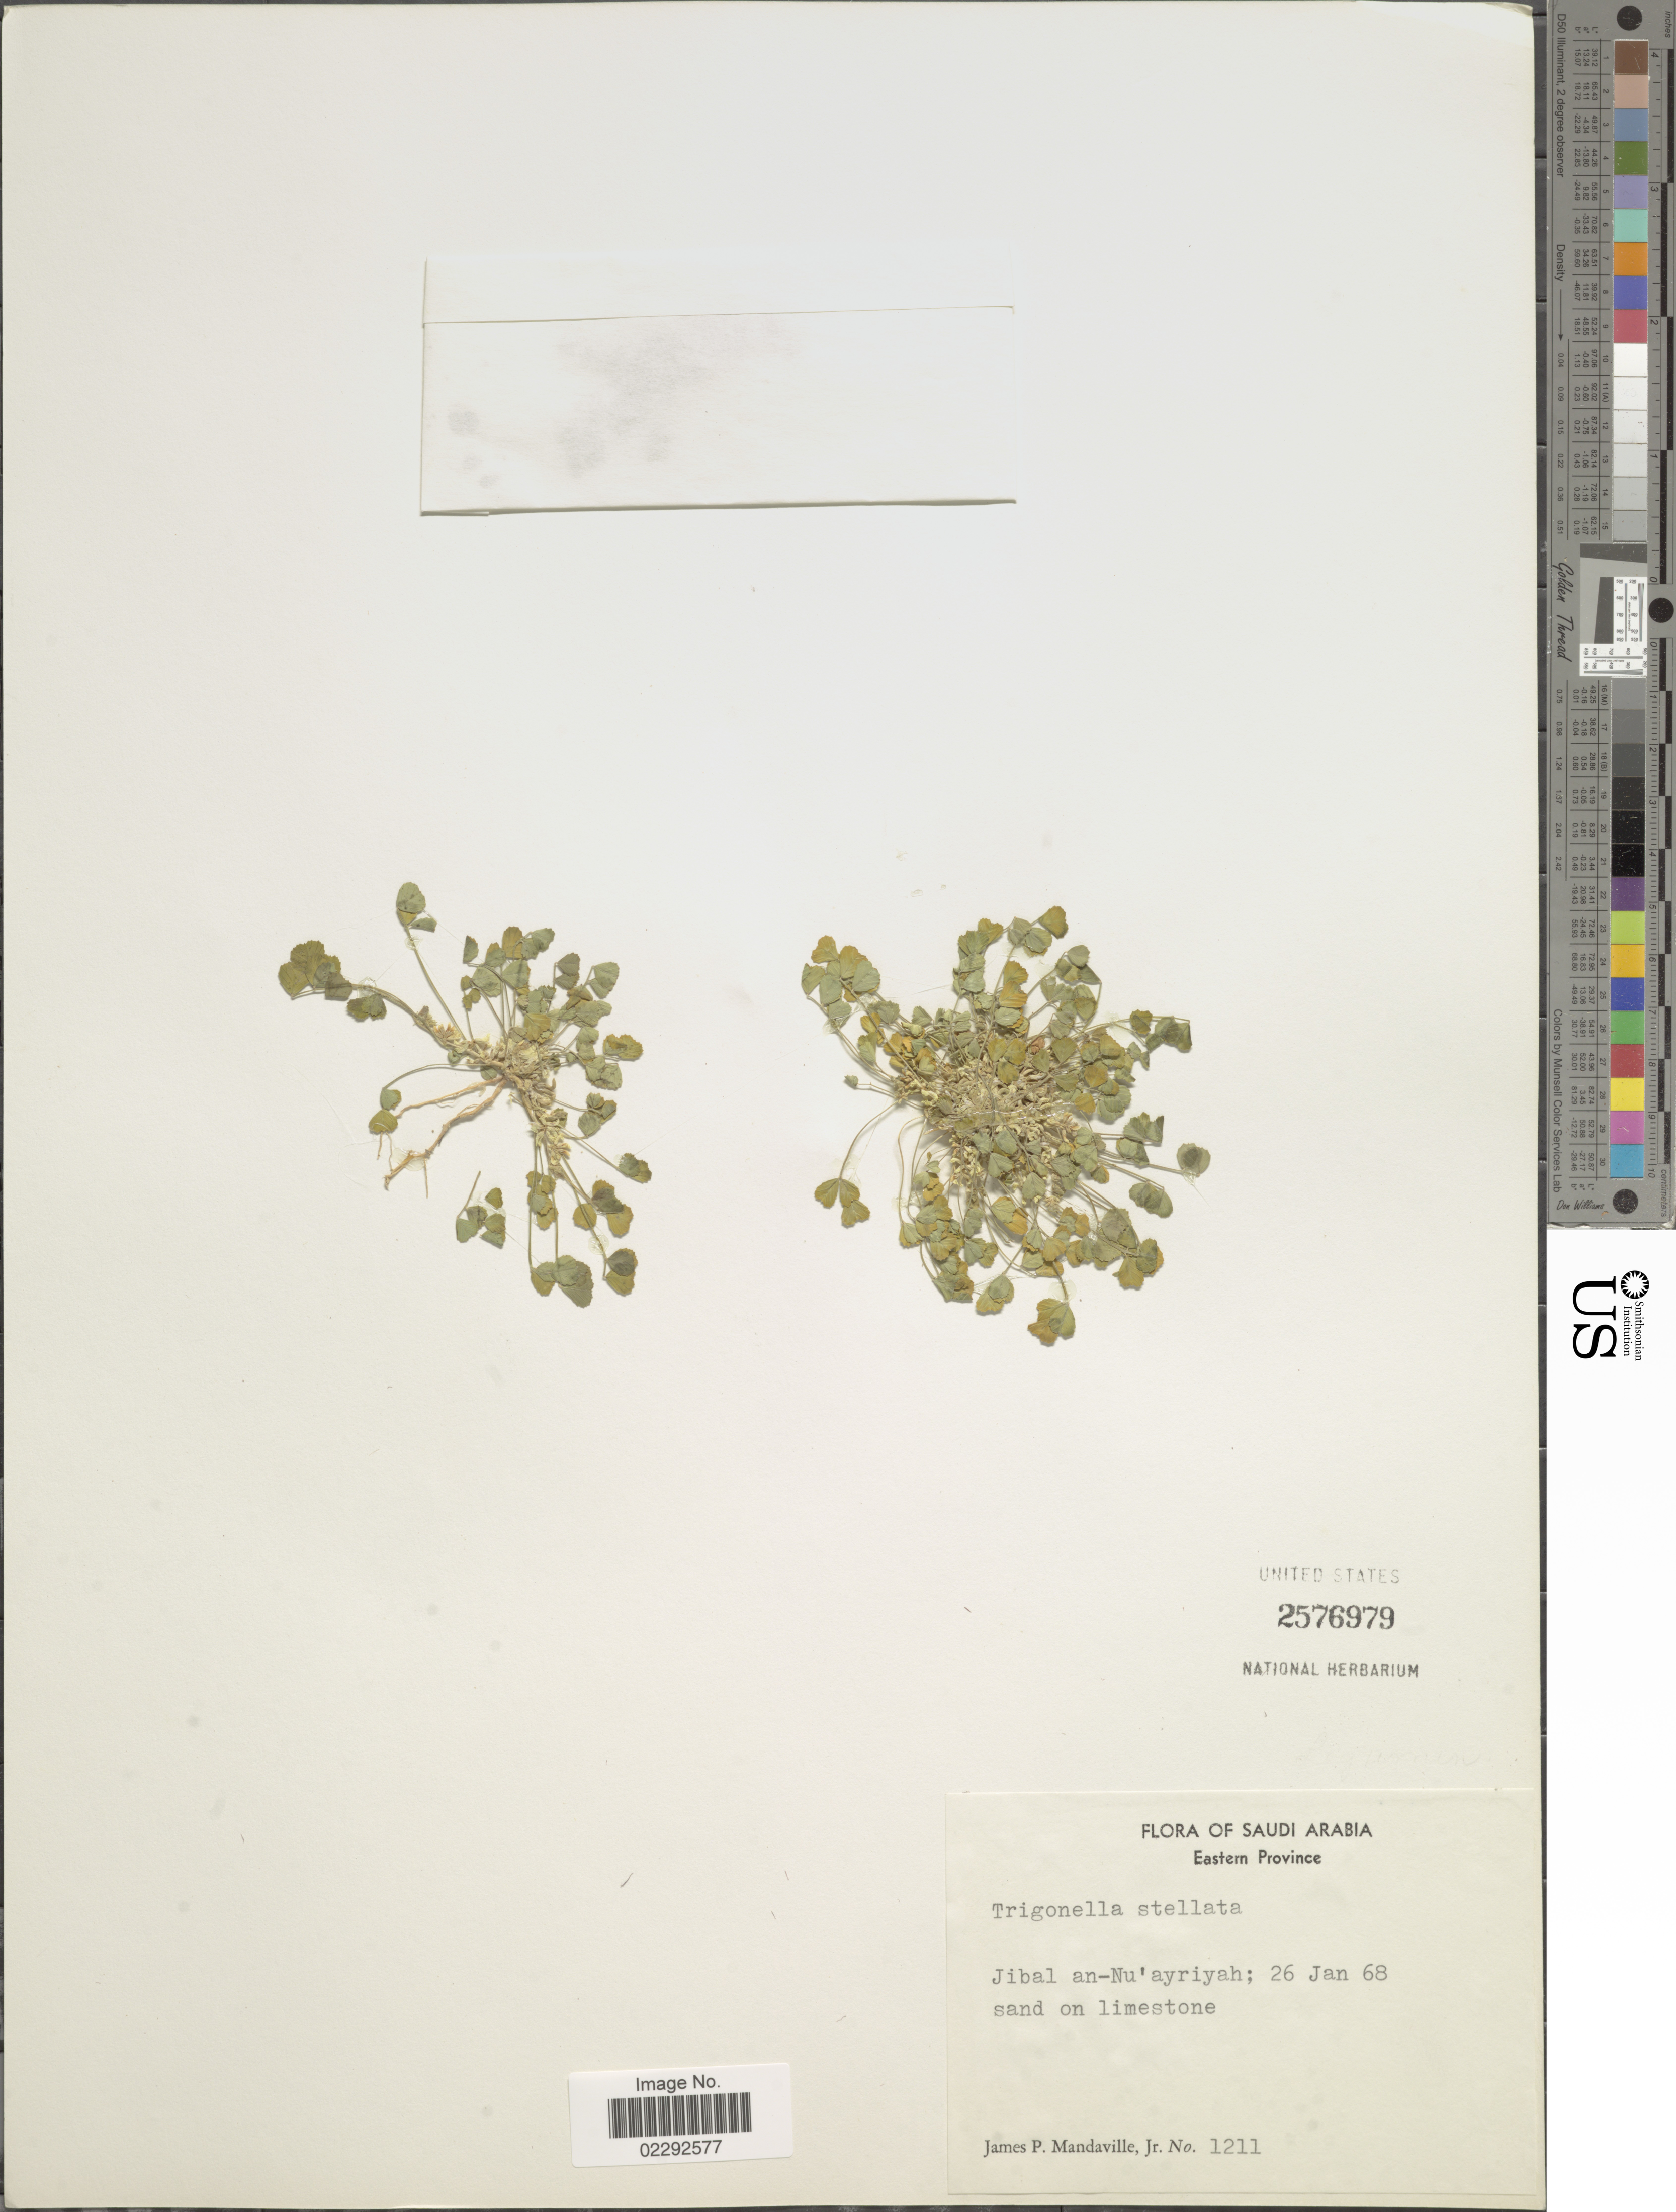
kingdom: Plantae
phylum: Tracheophyta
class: Magnoliopsida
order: Fabales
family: Fabaceae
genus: Trigonella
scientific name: Trigonella stellata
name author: Forssk.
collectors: J. Mandaville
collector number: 1211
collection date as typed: Transcribed d/m/y: 26/1/68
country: Saudi Arabia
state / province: Ash Sharqiyah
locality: Eastern Province. Jibal an-Nu'ayriyah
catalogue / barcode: US 2576979